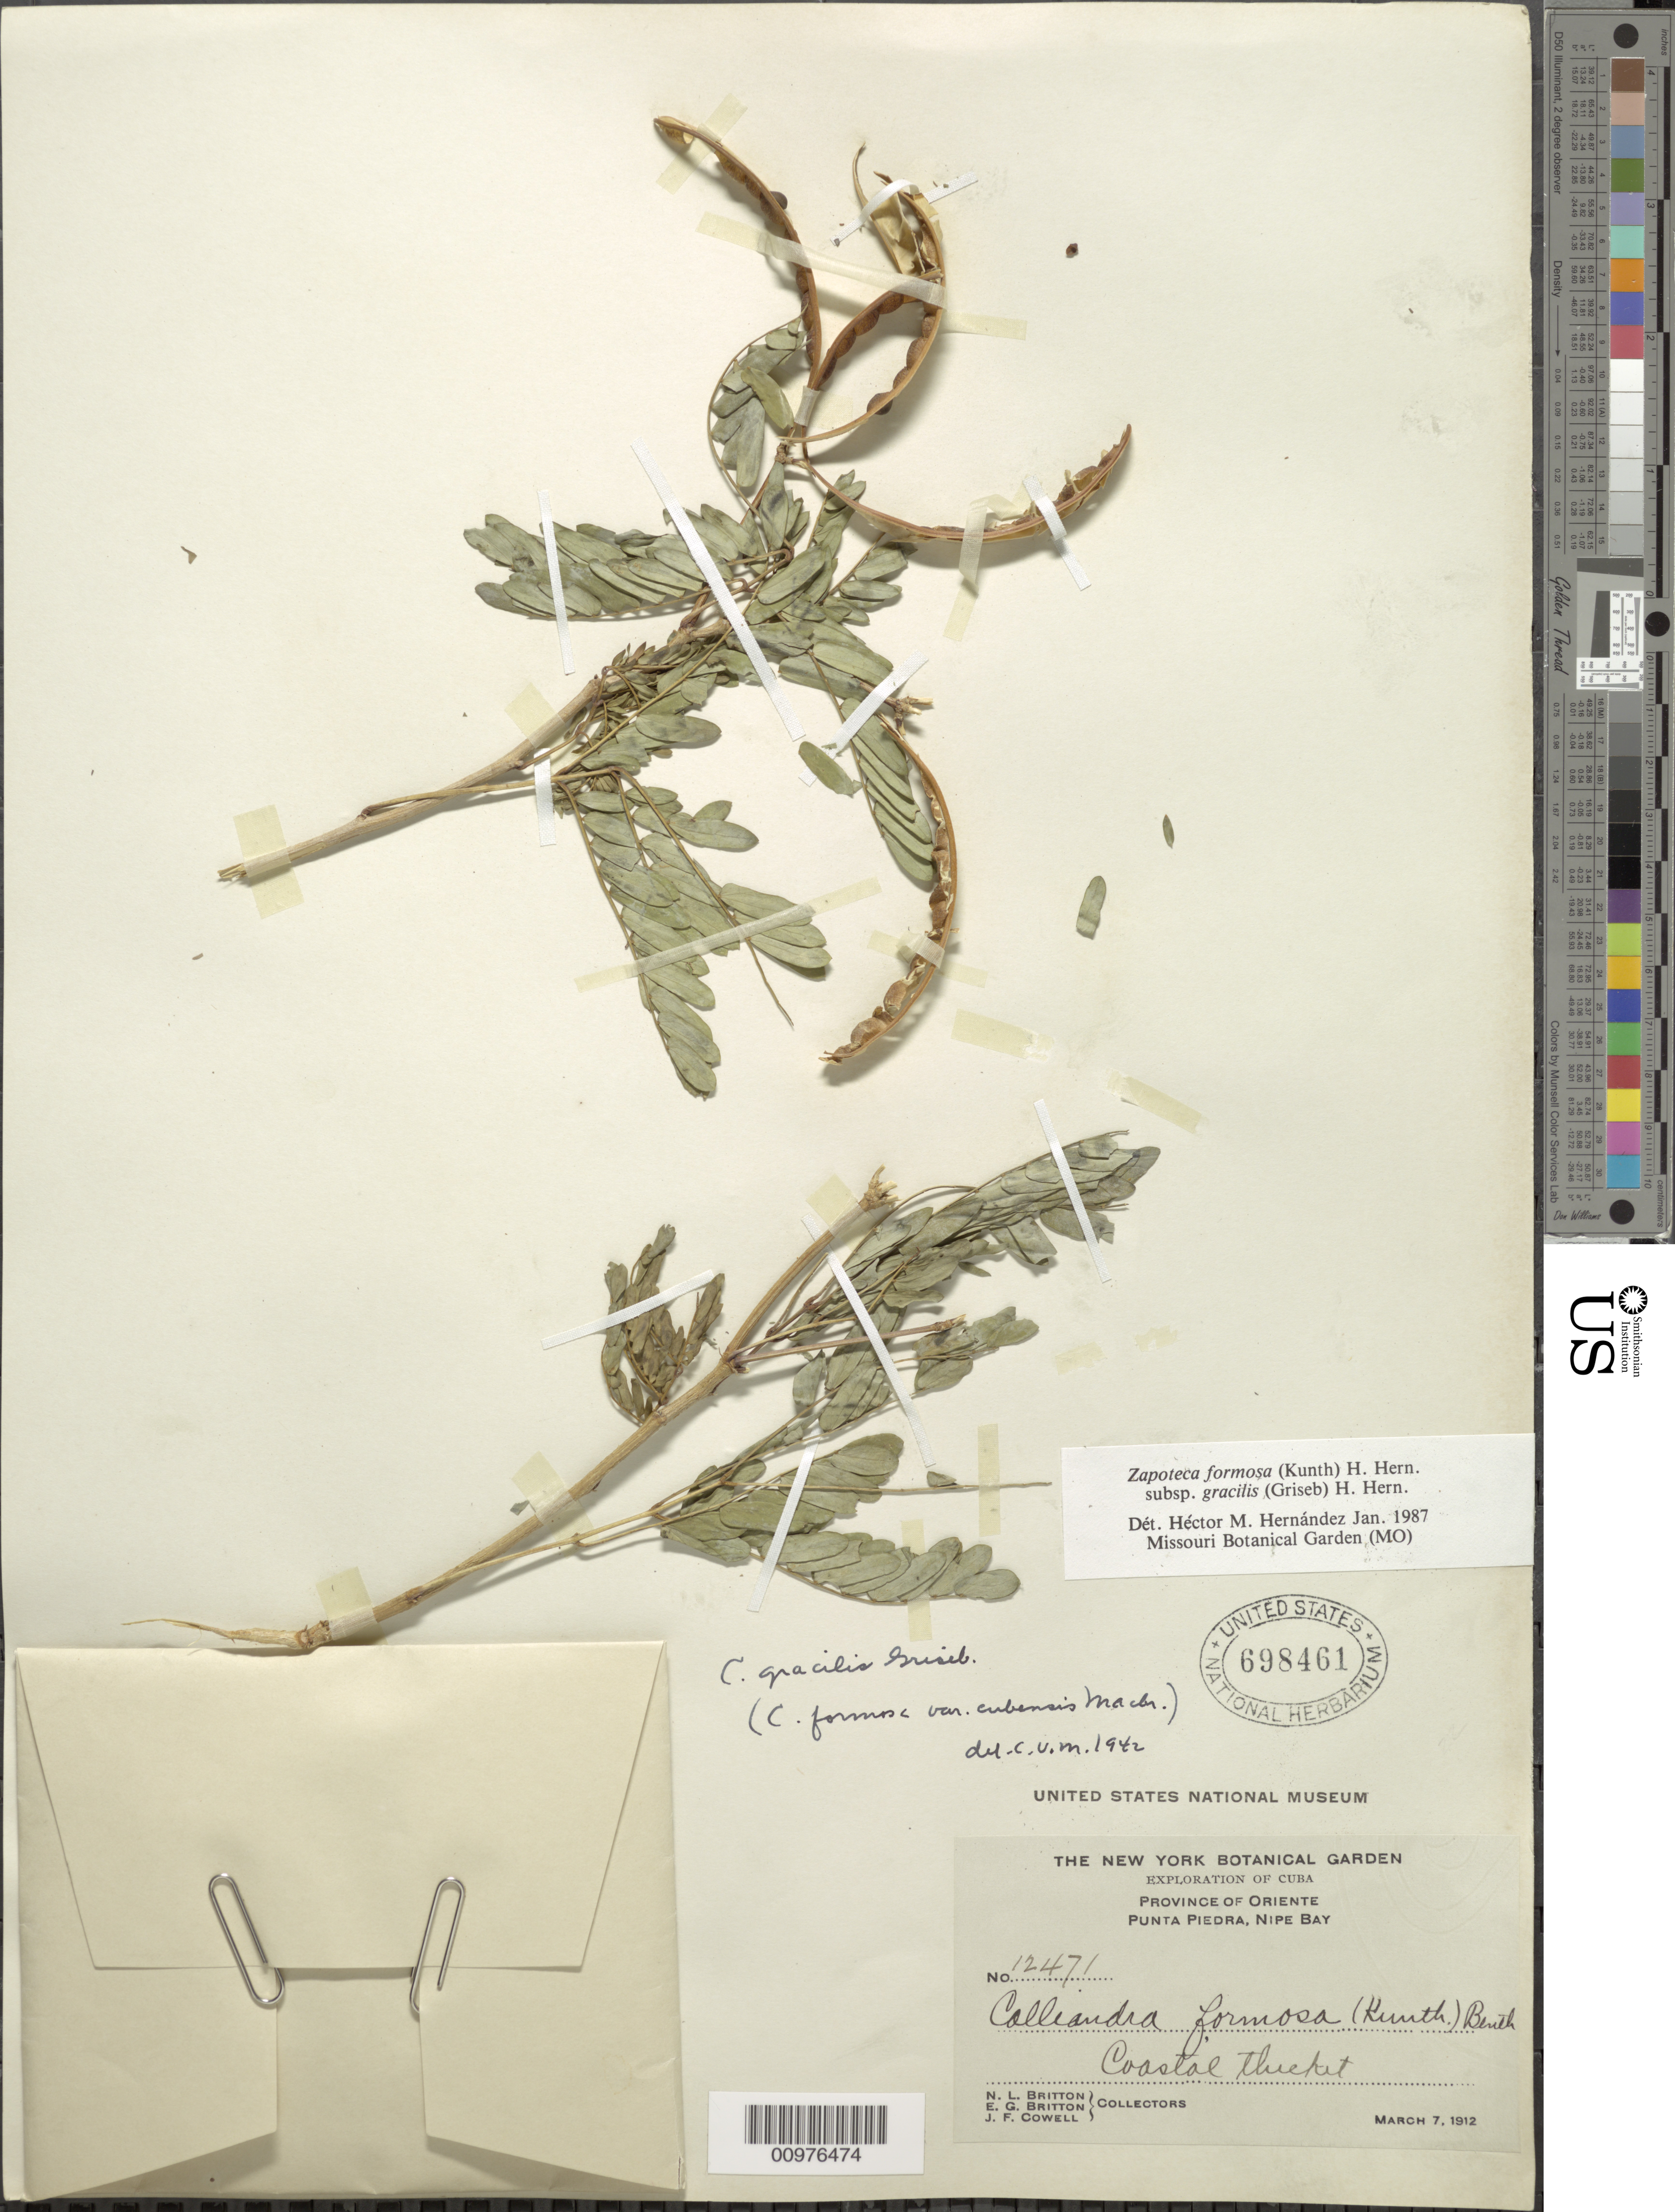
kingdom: Plantae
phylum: Tracheophyta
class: Magnoliopsida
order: Fabales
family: Fabaceae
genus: Zapoteca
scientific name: Zapoteca formosa subsp. gracilis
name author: (Griseb.) H.M. Hern.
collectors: N. Britton, E. G. Britton & J. F. Cowell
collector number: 12471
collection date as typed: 07 Mar 1912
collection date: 1912-03-07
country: Cuba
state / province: Holguín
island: Cuba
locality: Punta Piedra, Nipe Bay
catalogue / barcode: US 698461